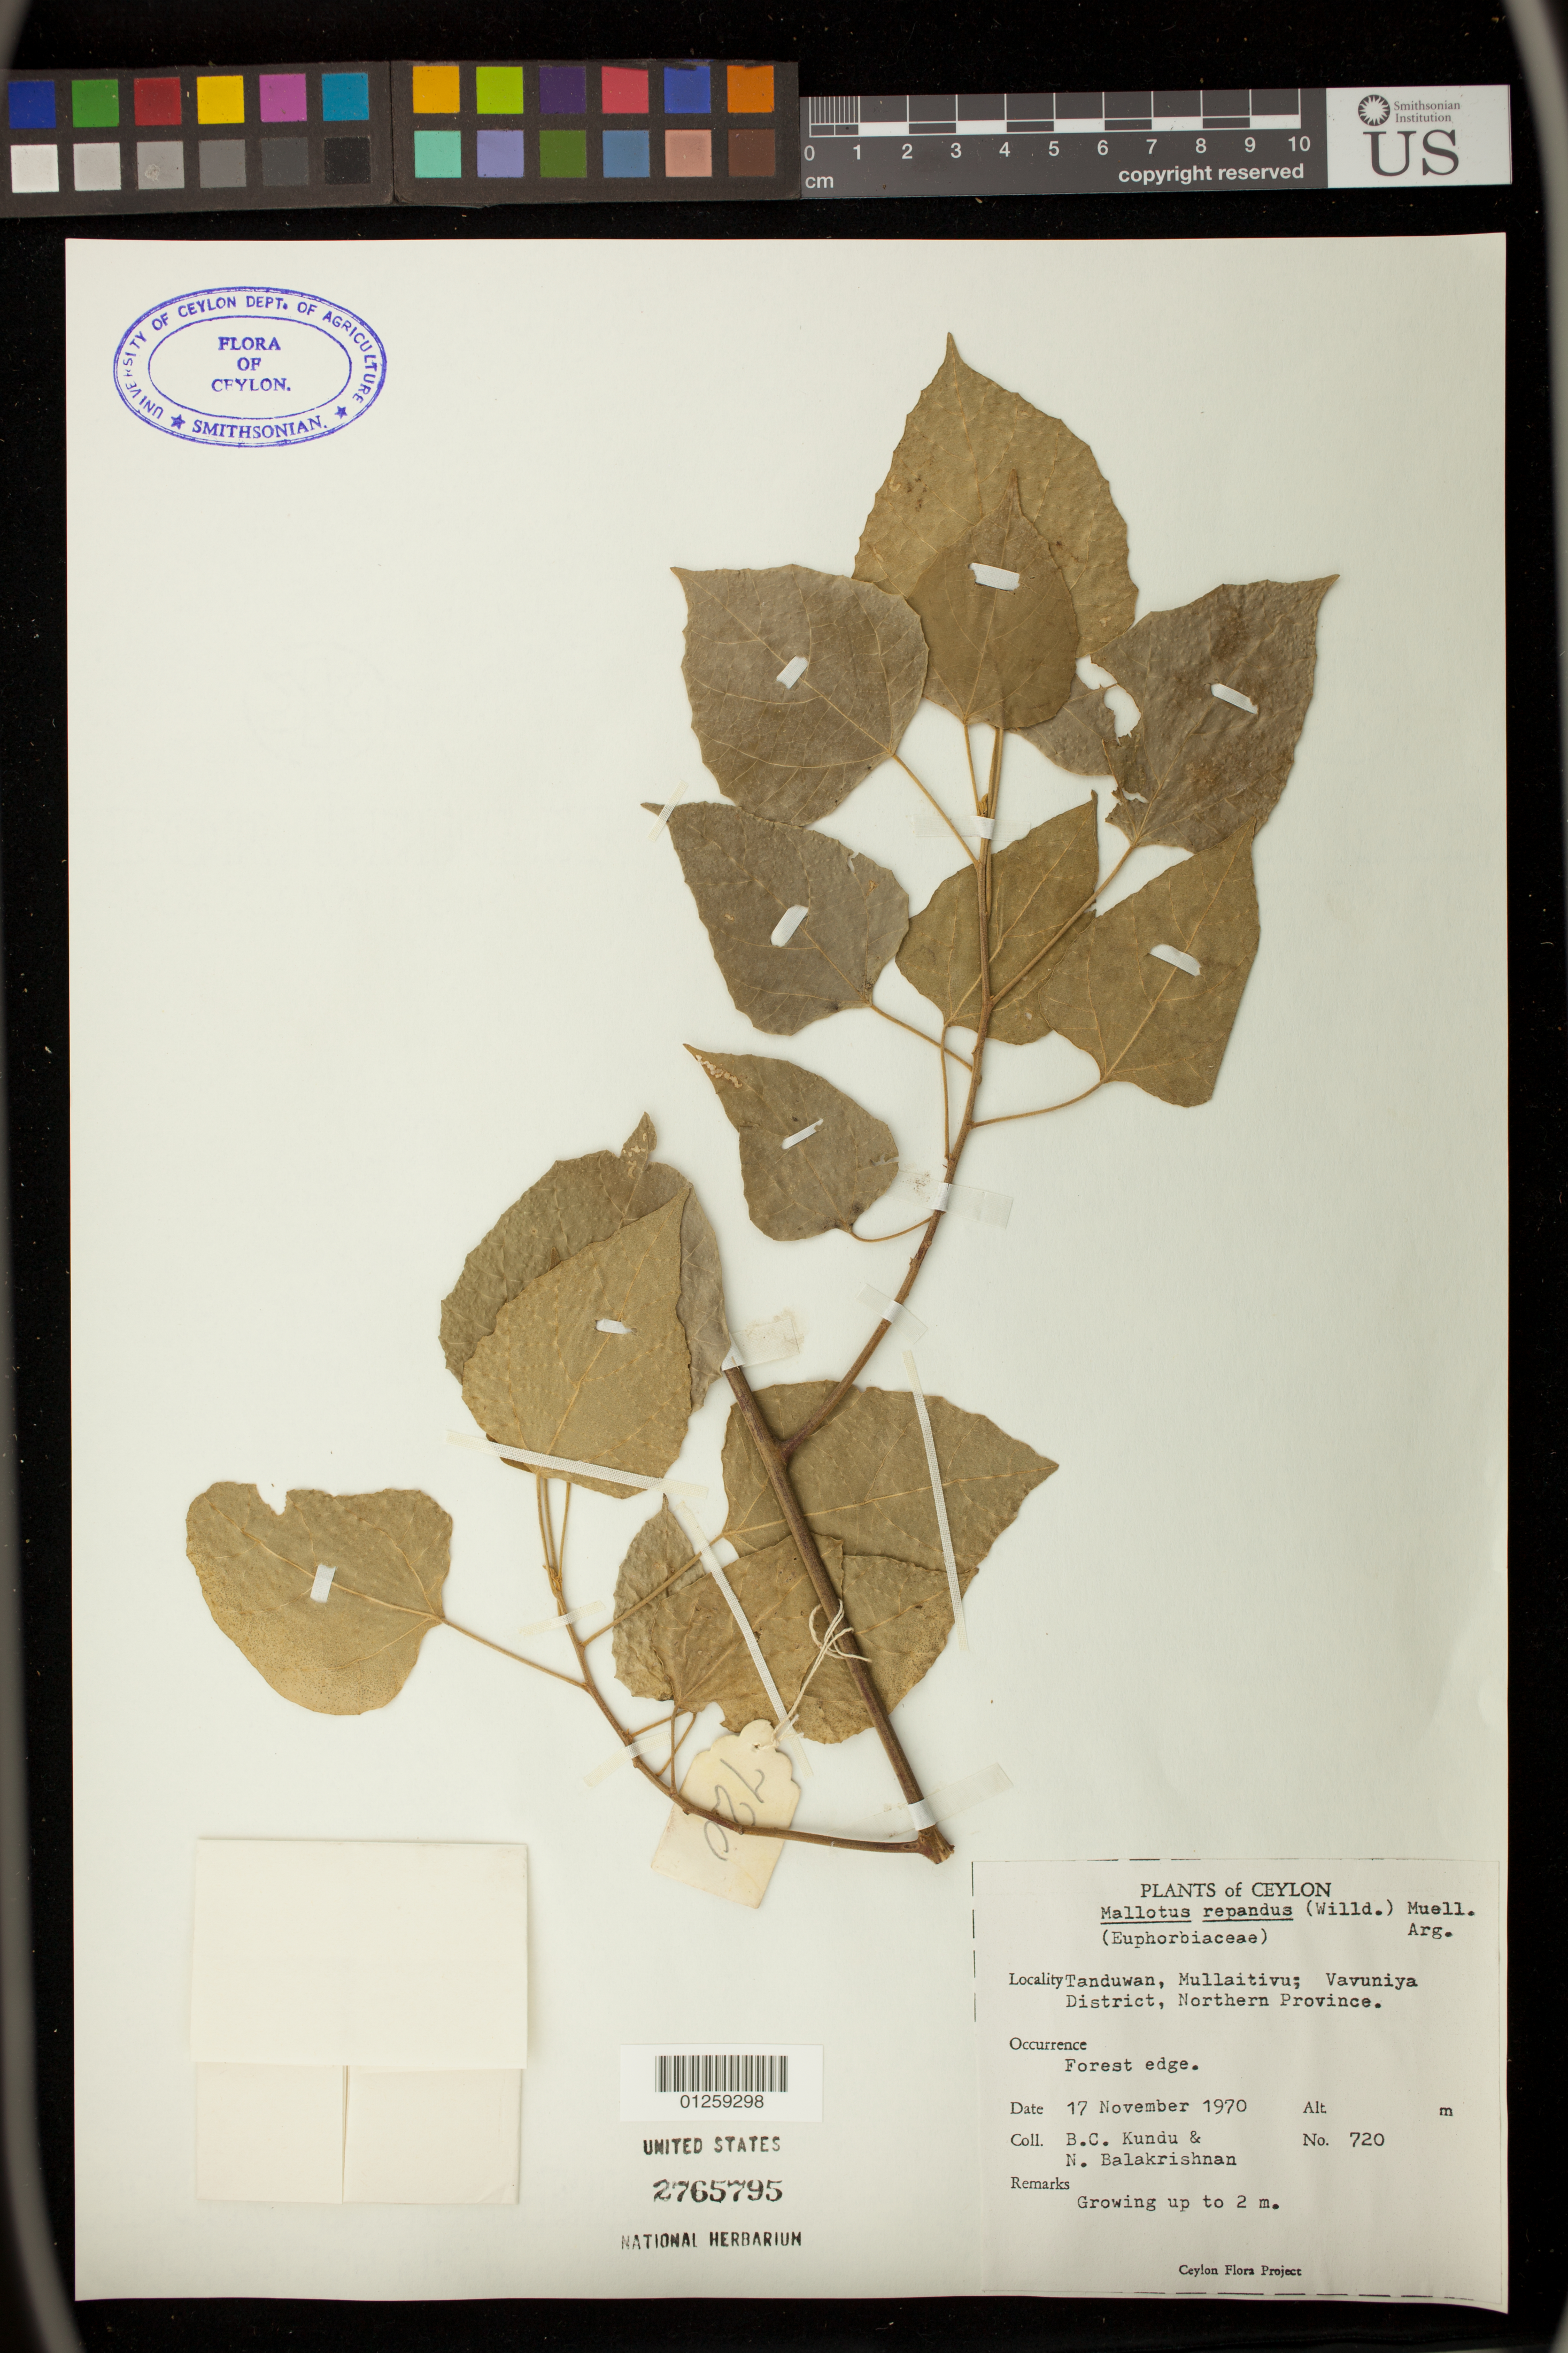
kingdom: Plantae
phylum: Tracheophyta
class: Magnoliopsida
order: Malpighiales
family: Euphorbiaceae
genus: Mallotus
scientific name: Mallotus repandus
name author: (Rottler) Müll. Arg.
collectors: B. C. Kundu & N. Balakrishnan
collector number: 720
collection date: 1970-11-17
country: Sri Lanka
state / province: Northern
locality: Tanduwan, Mullaitivu; Vavuniya District,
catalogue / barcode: US 2765795